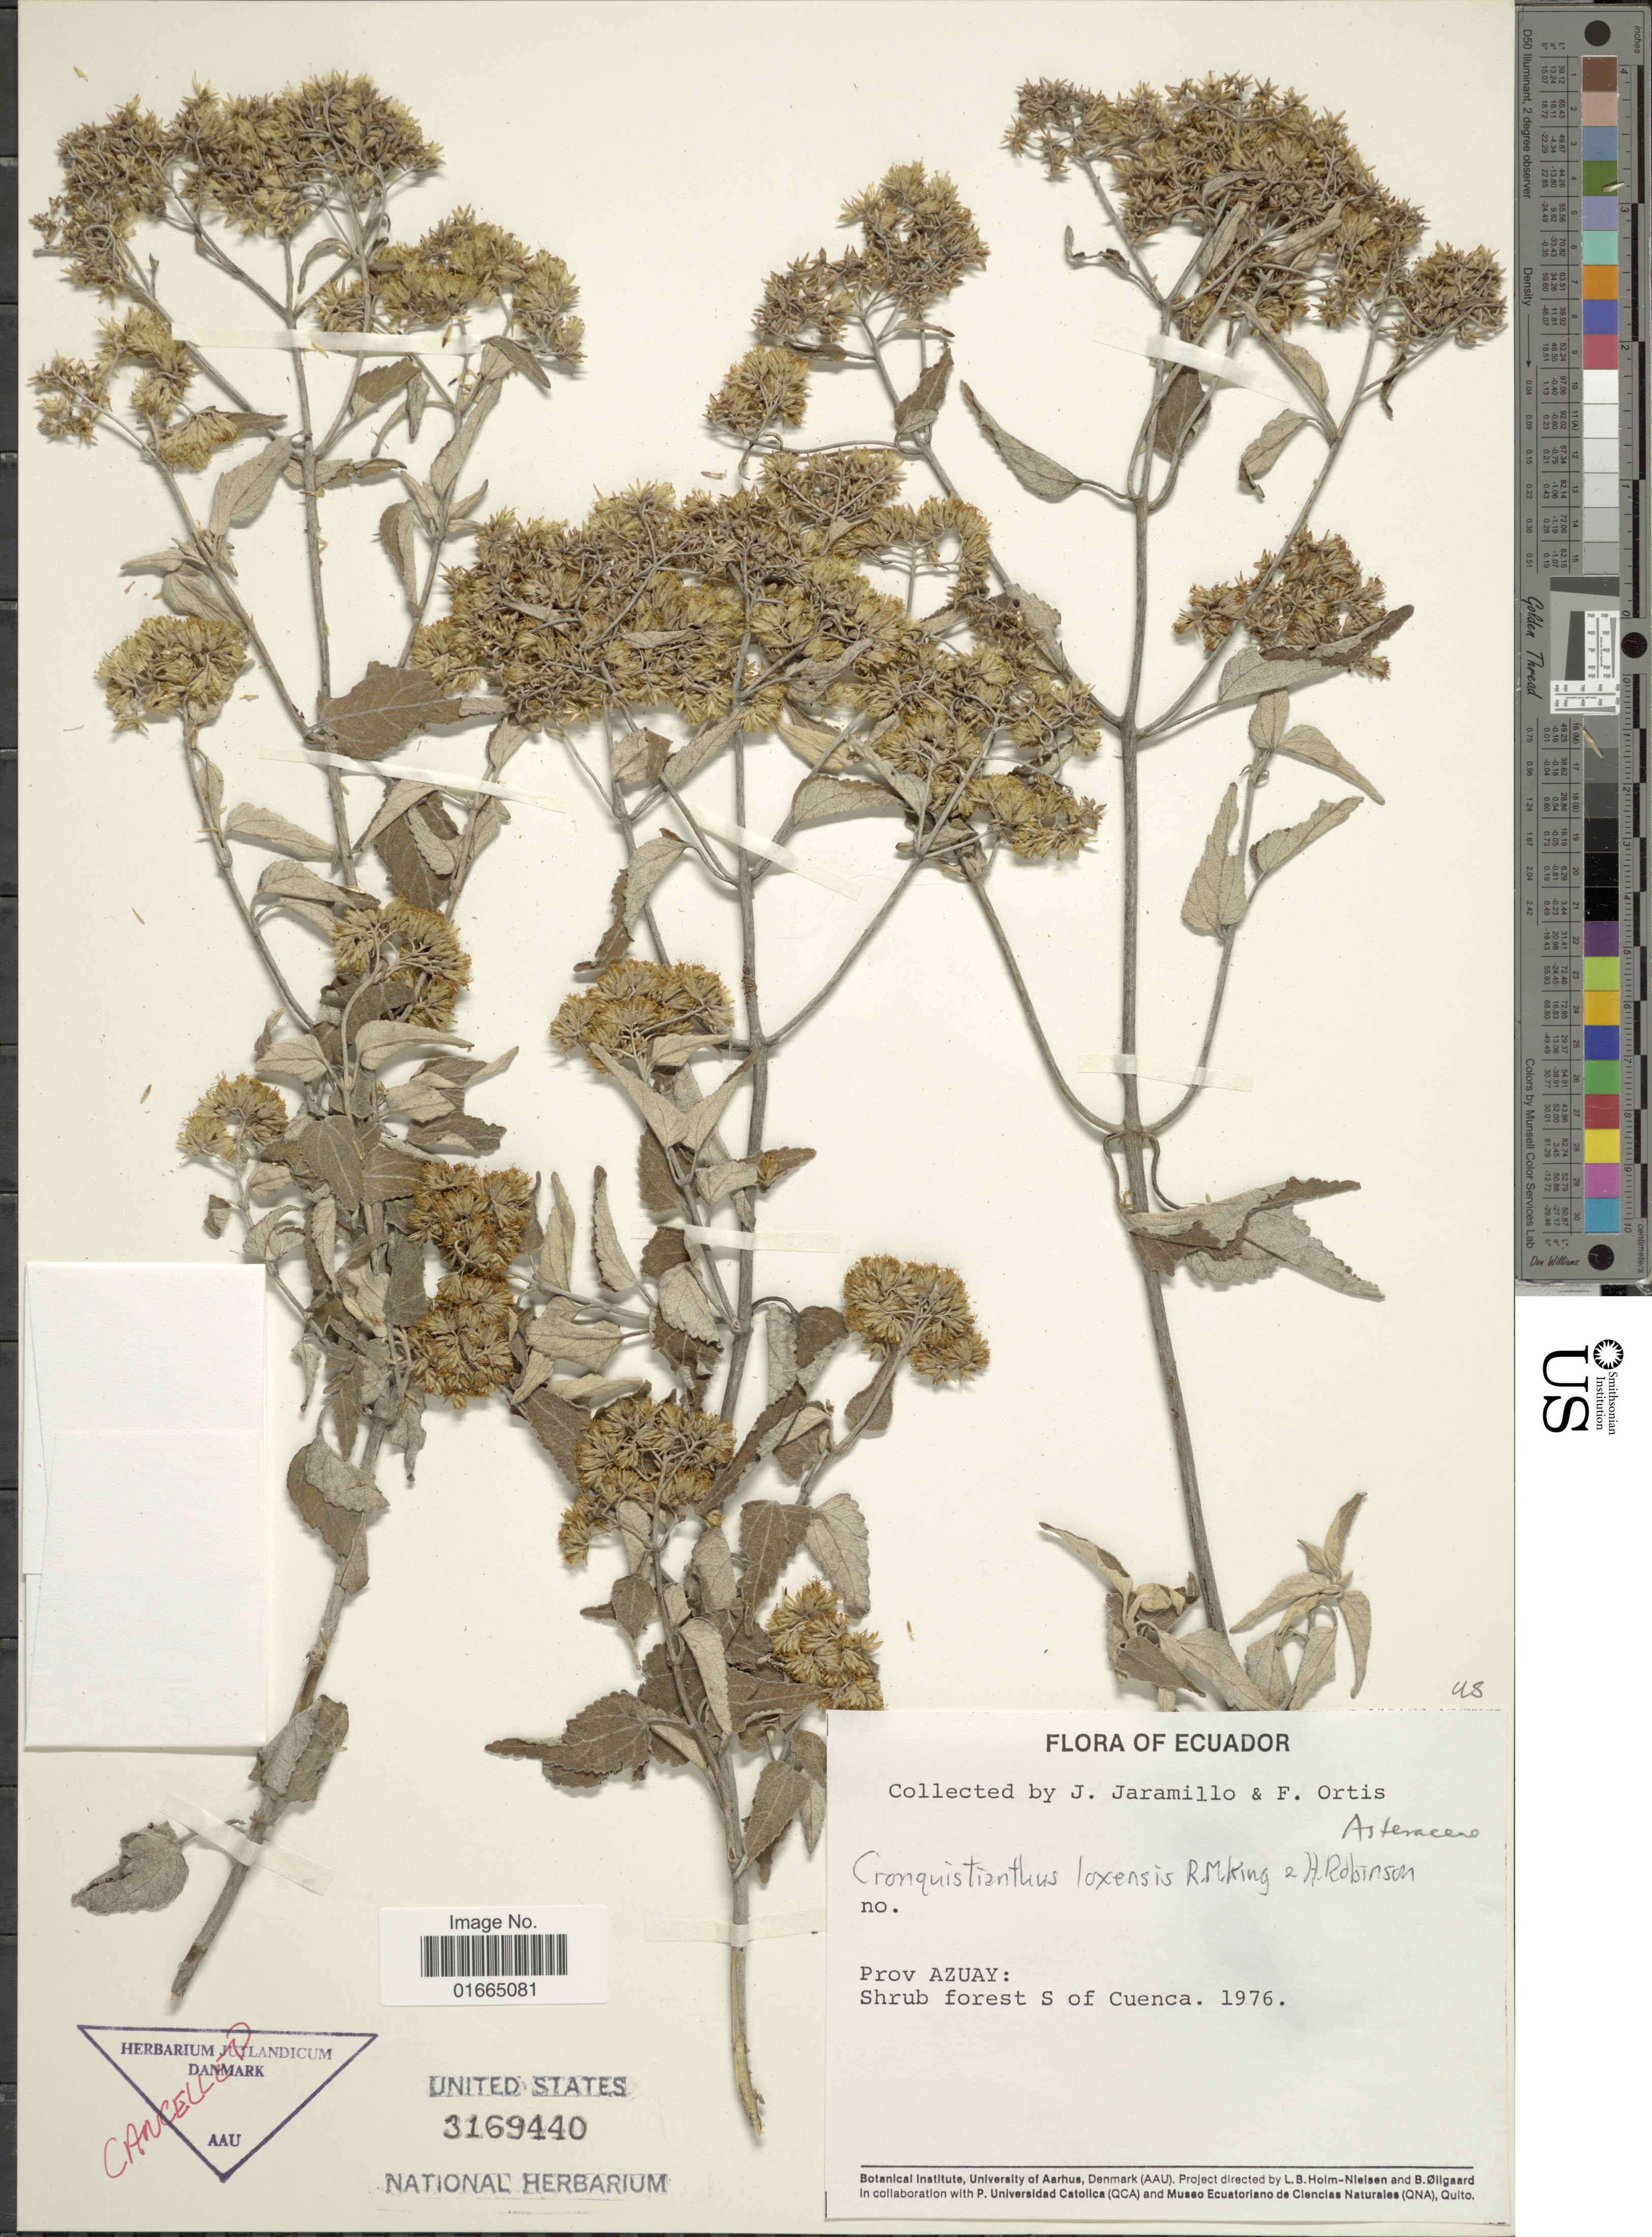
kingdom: Plantae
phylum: Tracheophyta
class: Magnoliopsida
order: Asterales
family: Asteraceae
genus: Cronquistianthus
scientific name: Cronquistianthus leucophyllus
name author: (Kunth) R.M. King & H. Rob.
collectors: J. Jaramillo & F. Ortis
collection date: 1976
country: Ecuador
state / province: Azuay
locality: Prov Azuay: Shrub forest S of Cuenca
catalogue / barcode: US 3169440